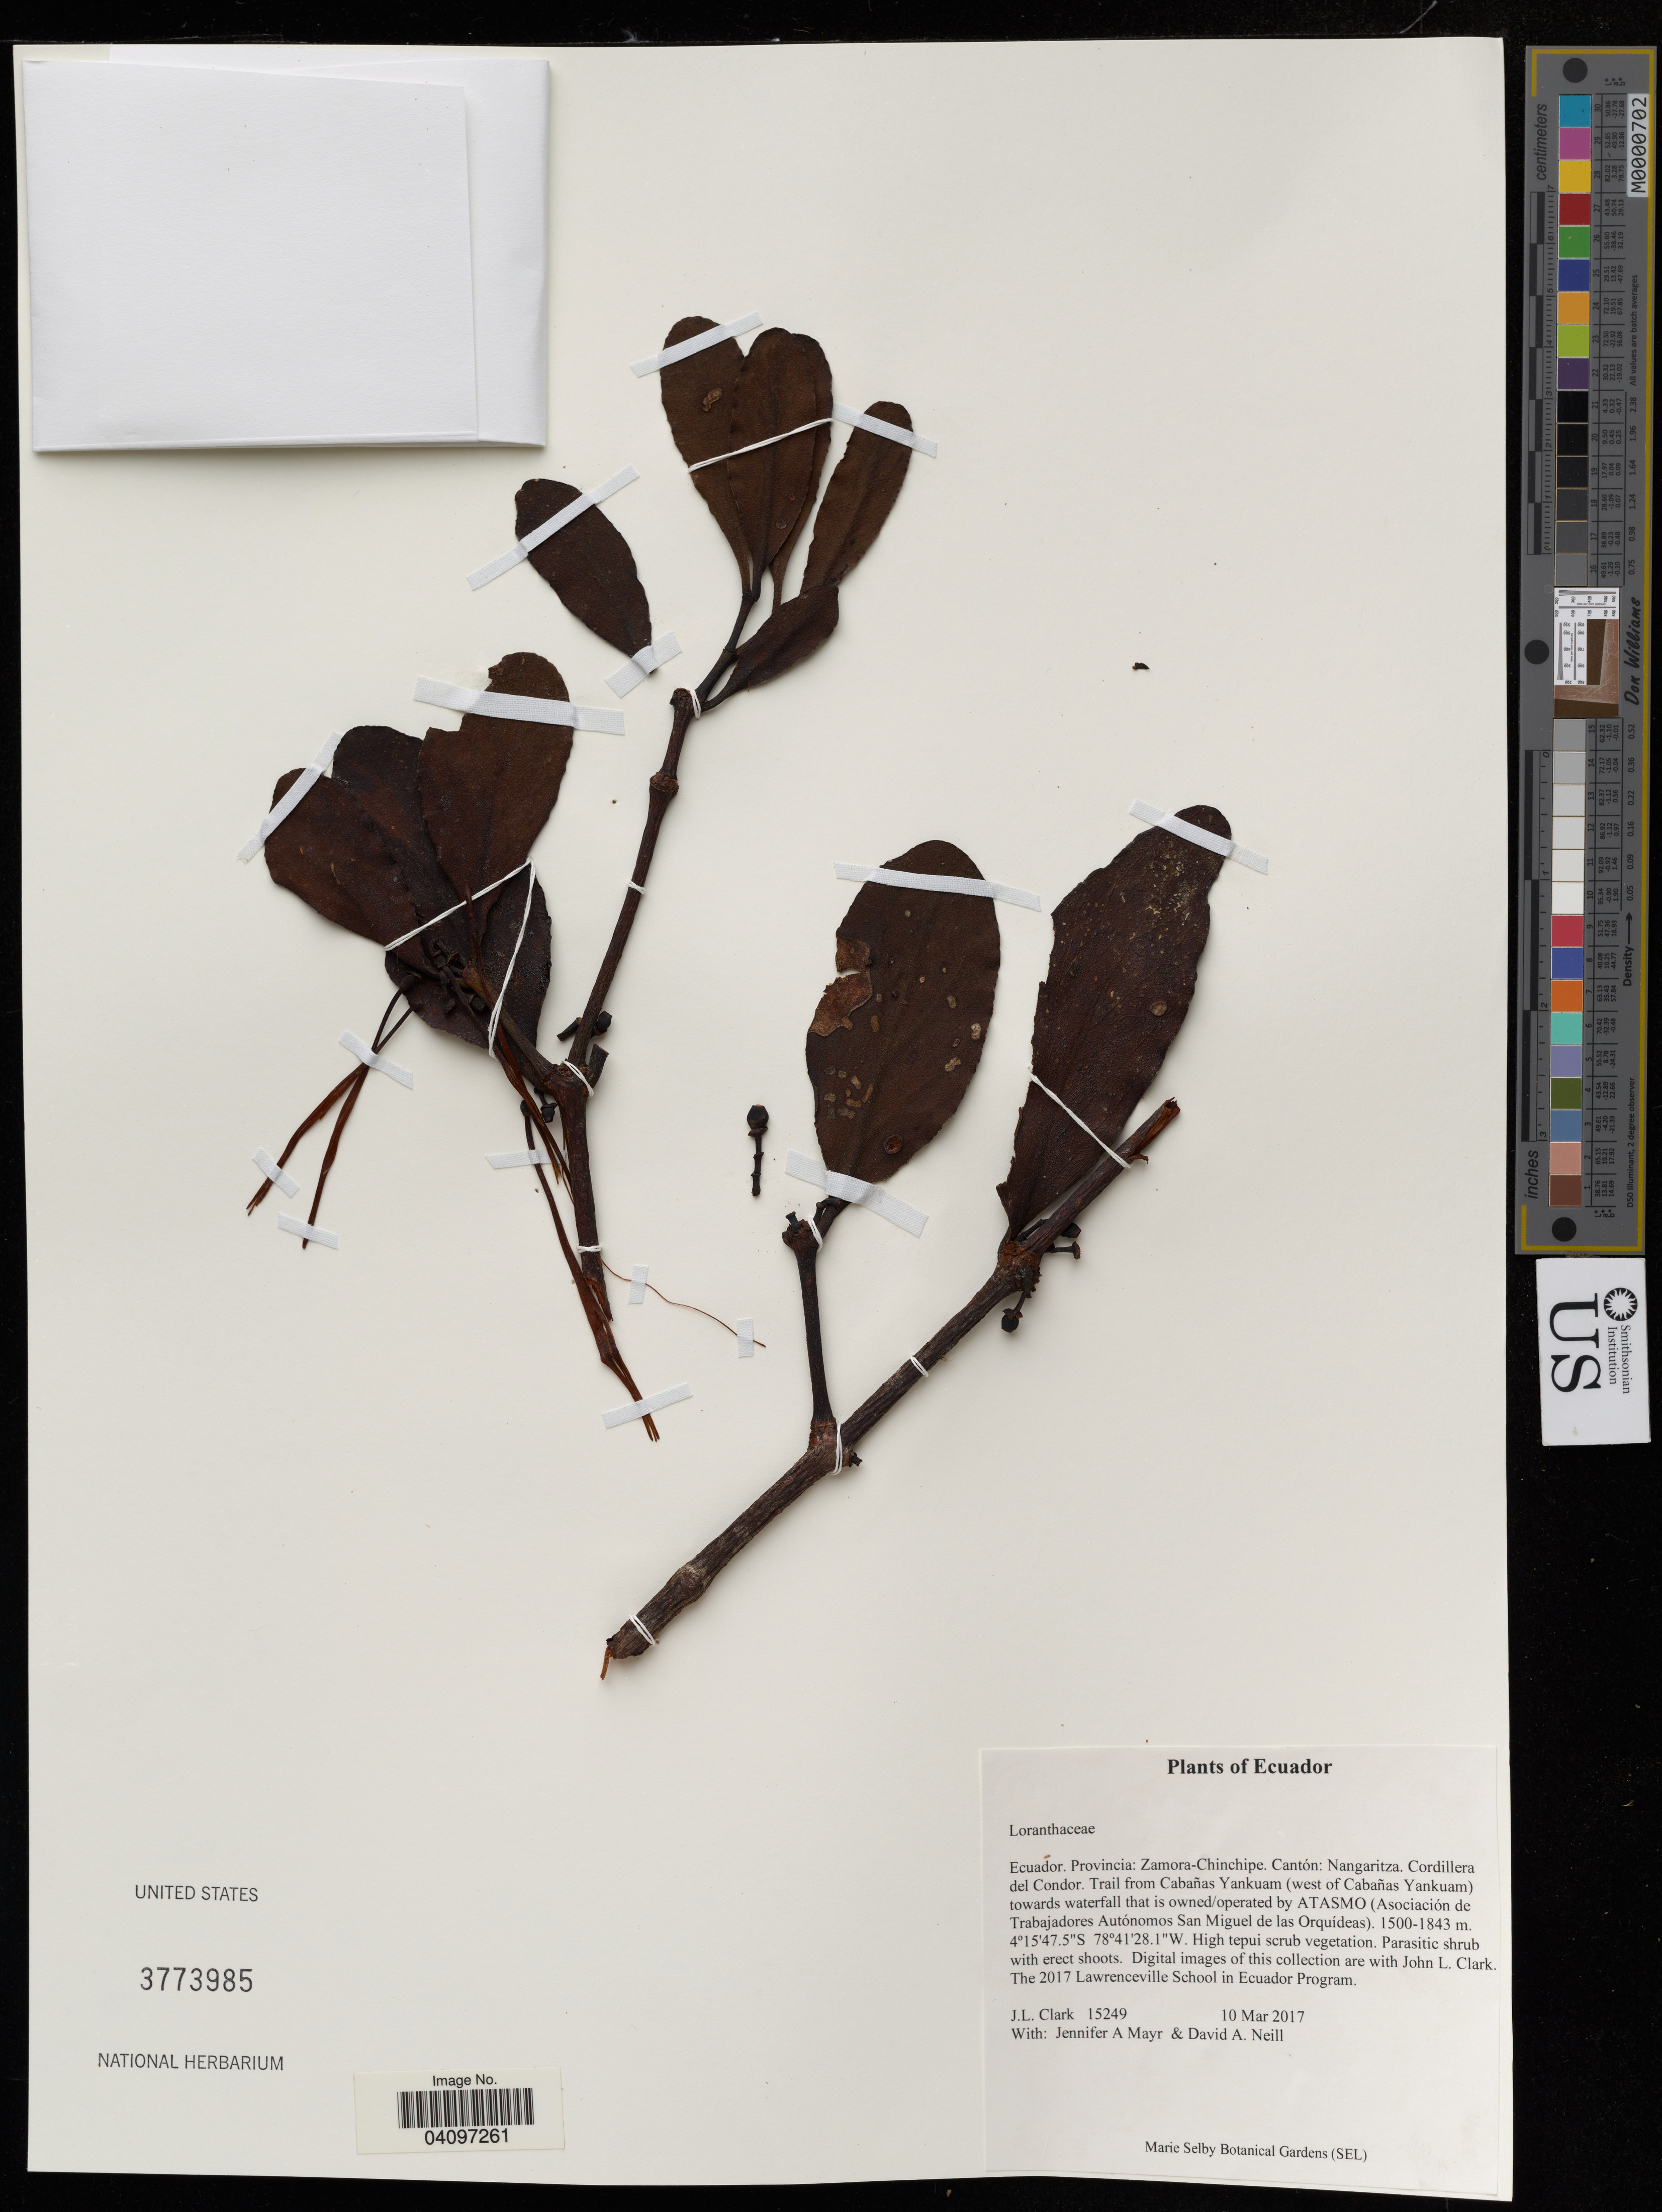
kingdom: Plantae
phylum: Tracheophyta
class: Magnoliopsida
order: Santalales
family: Loranthaceae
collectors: J. Clark, J. Mayr & D. A. Neill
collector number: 15249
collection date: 2017-03-10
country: Ecuador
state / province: Zamora-Chinchipe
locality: Cantón: Nangaritza. Cordillera del Condor. Trail from Cabañas Yankuam (west of Cabañas Yankuam) towards waterfall that is owned/operated by ATASMO (Asociación de Trabajadores Autónomos San Miguel de las Orquídeas).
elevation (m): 1500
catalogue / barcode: US 3773985